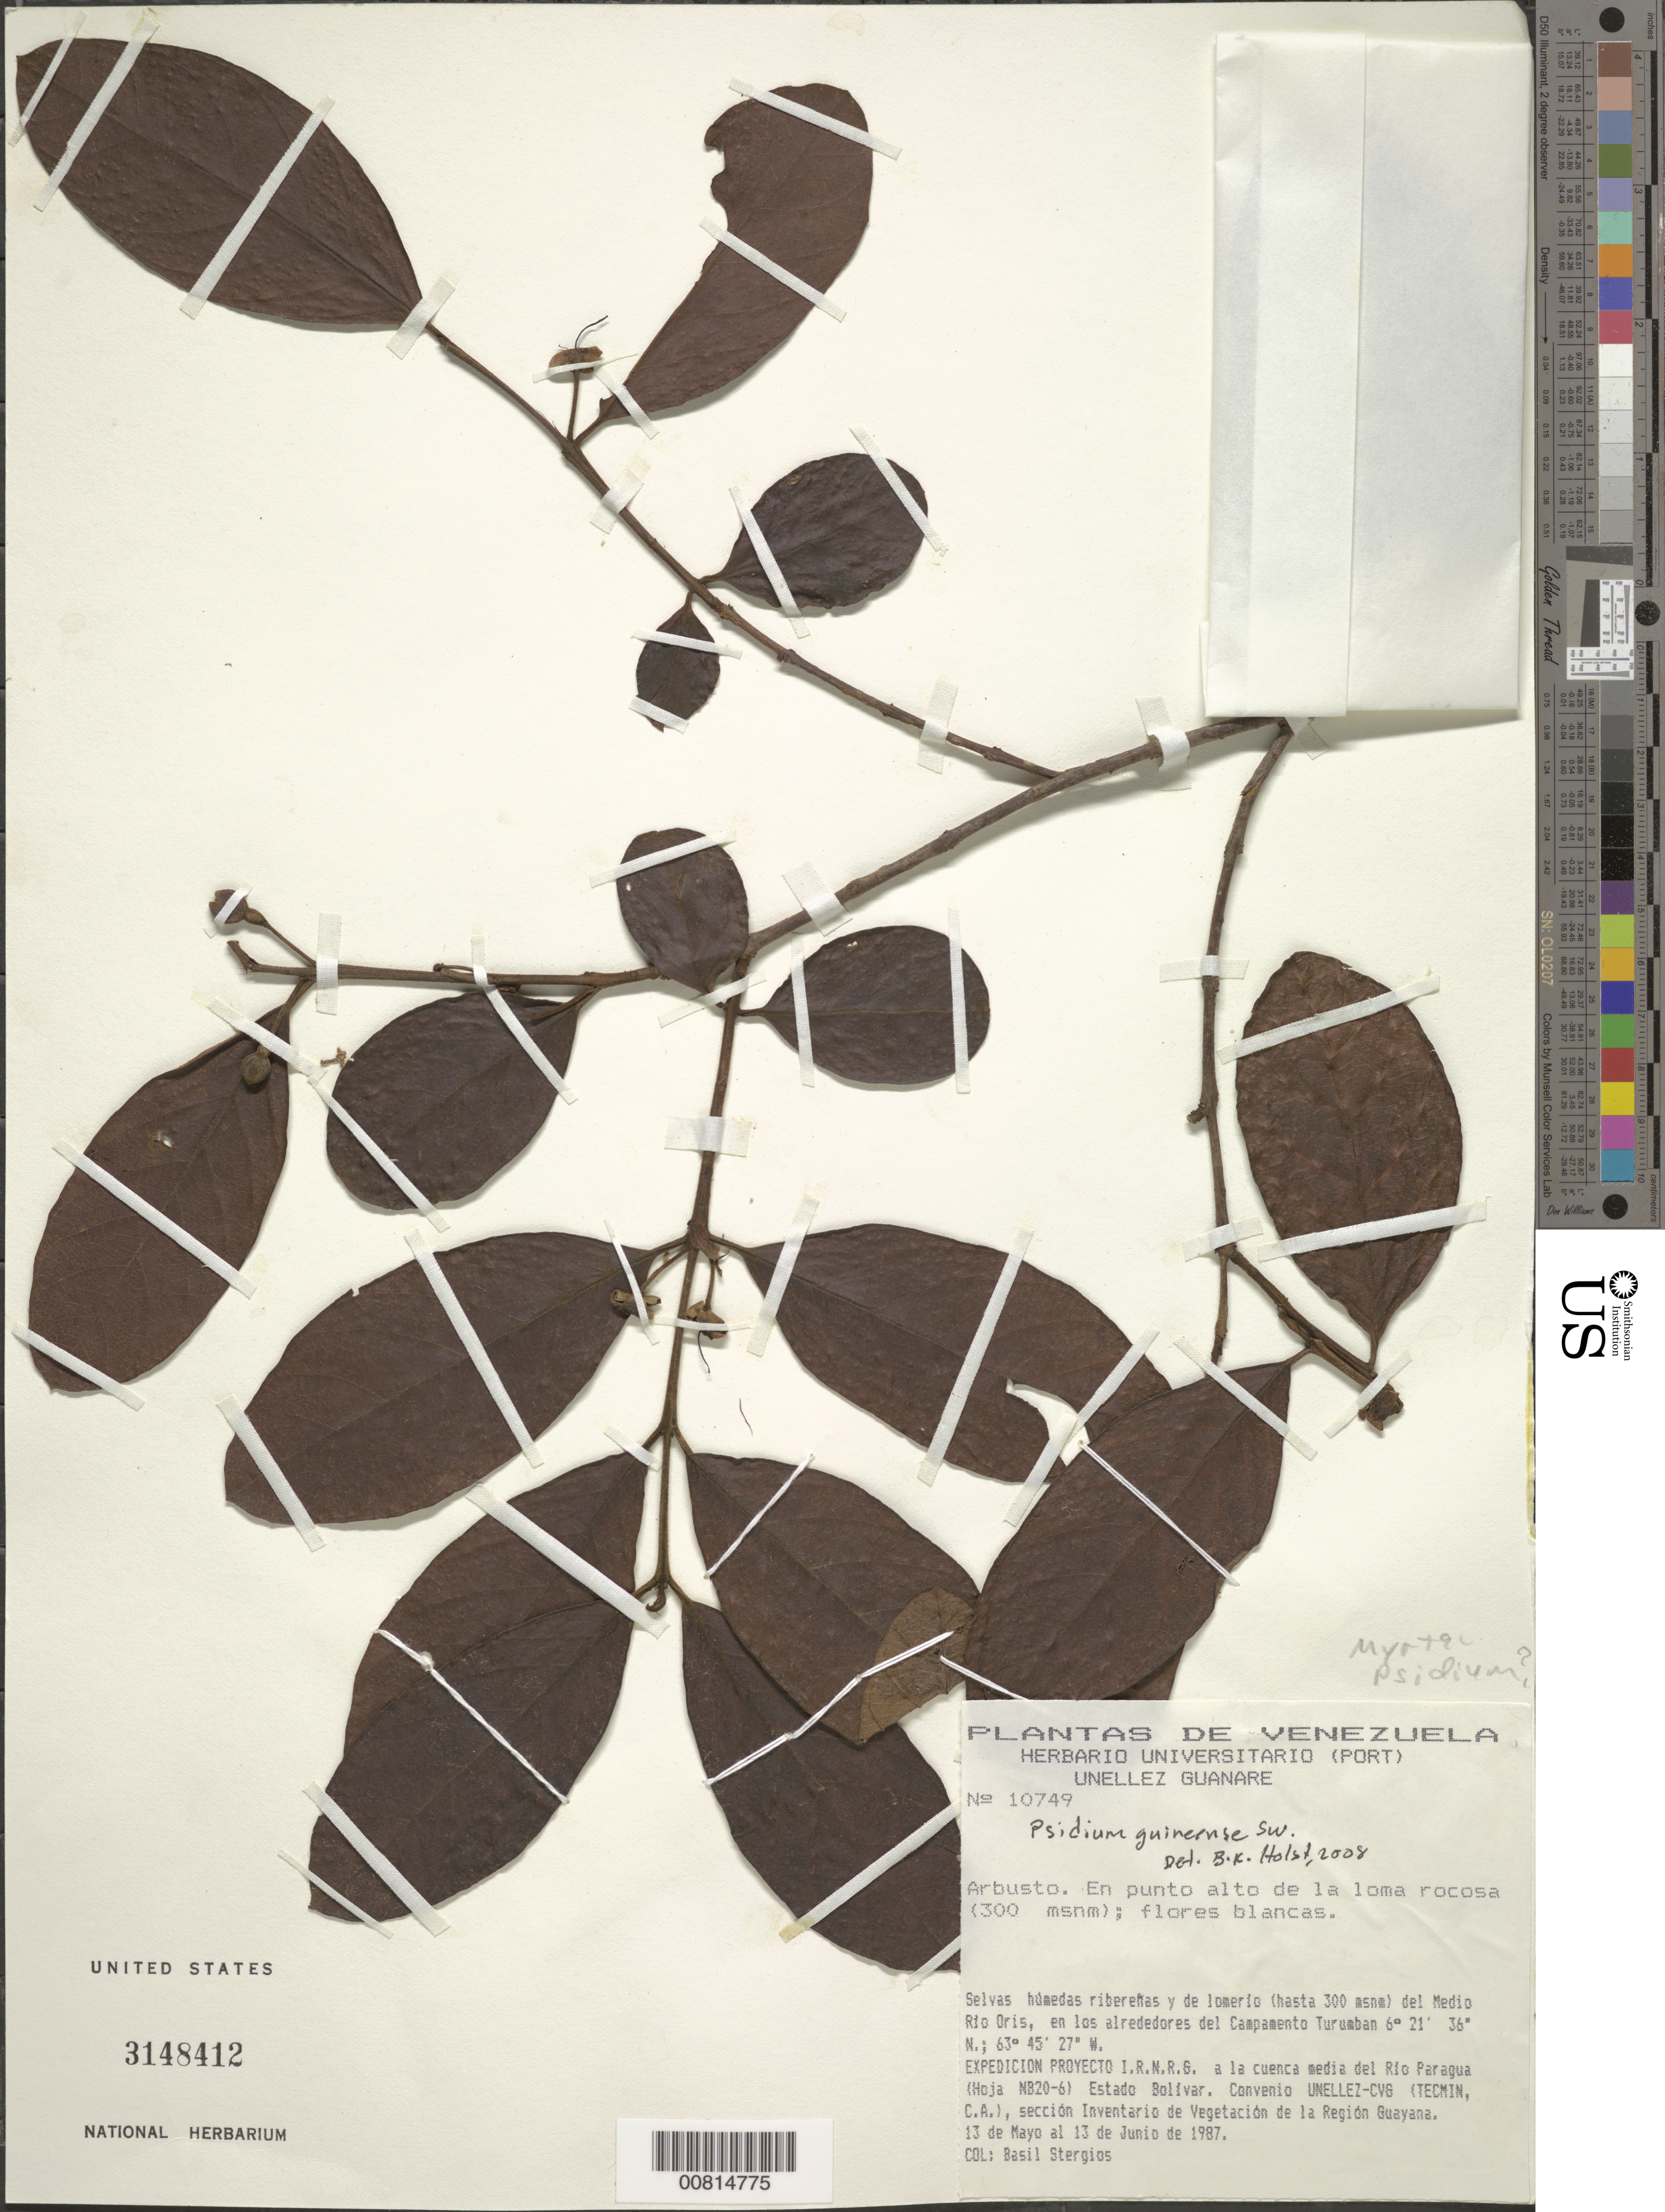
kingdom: Plantae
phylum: Tracheophyta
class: Magnoliopsida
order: Myrtales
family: Myrtaceae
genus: Psidium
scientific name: Psidium guianense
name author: Pers.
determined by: Holst, Bruce K.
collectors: B. G. Stergios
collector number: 10749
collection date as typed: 13-May-87 to 13-Jun-87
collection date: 1987-05-13/1987-06-13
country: Venezuela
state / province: Bolívar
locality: Medio Río Oris, Campamento Turumban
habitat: Selvas húmedas riberenas y de lomerio del río; en punto alto de la loma rocosa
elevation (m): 300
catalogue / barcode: US 3148412